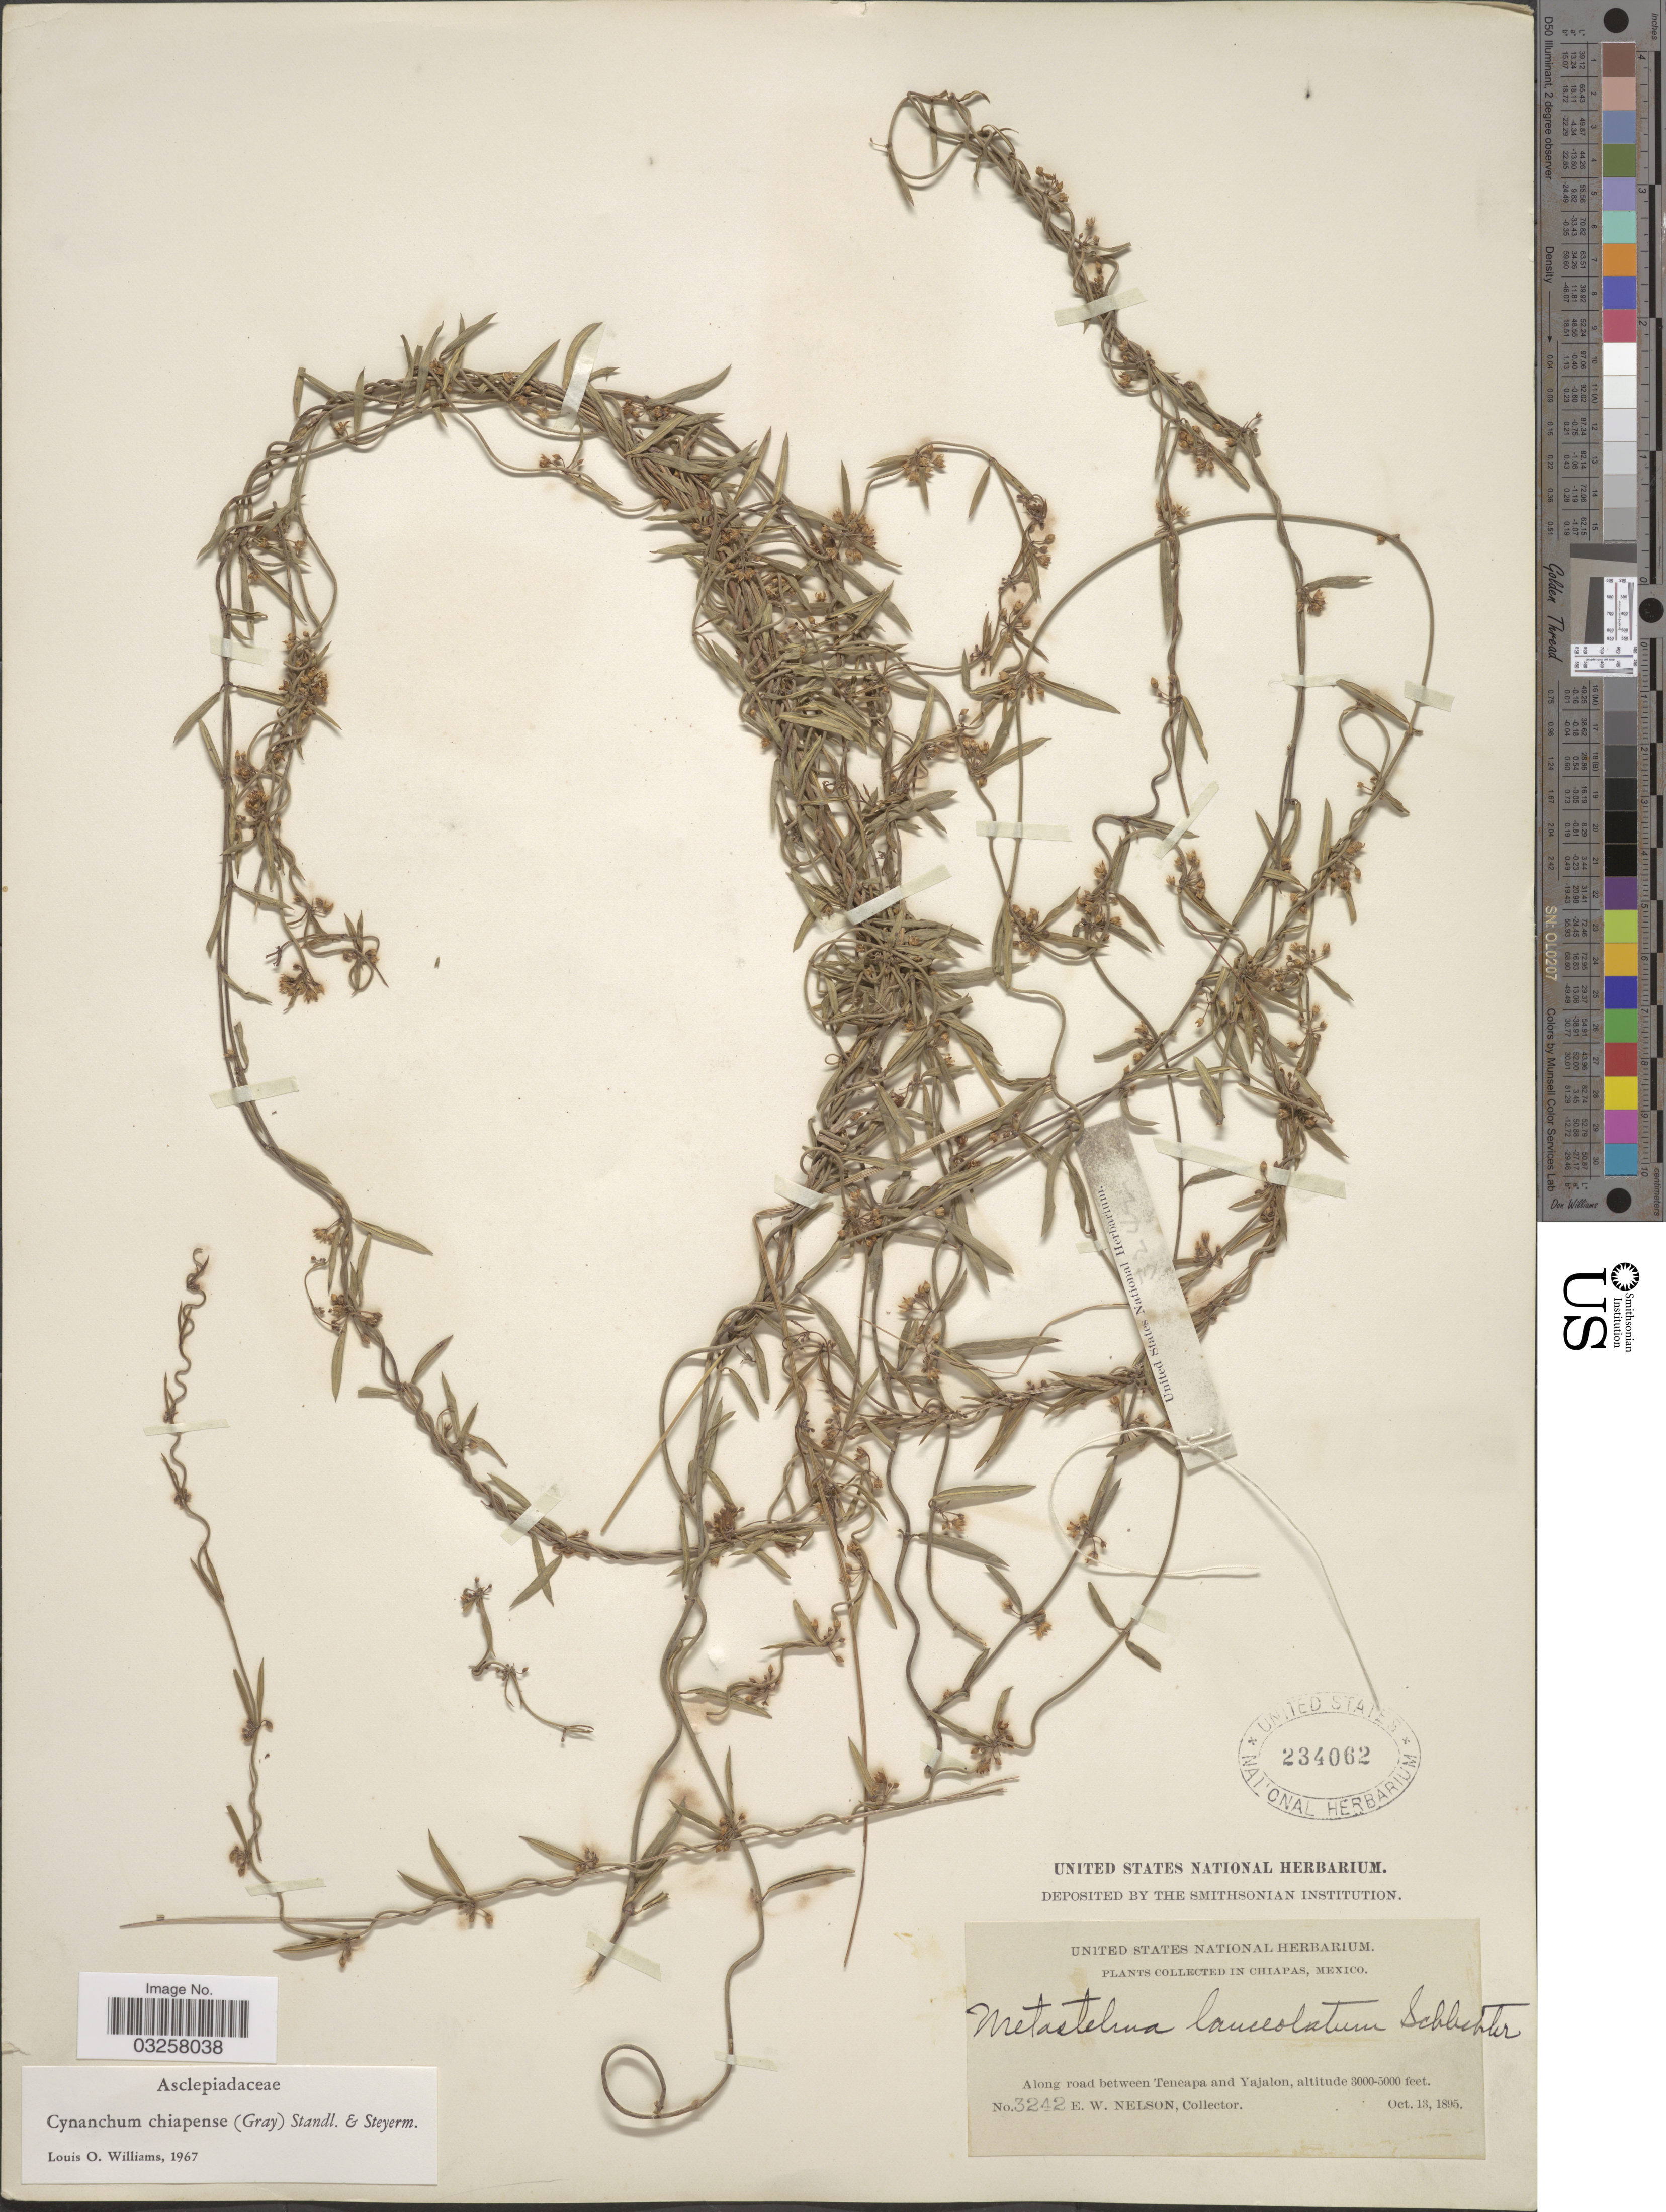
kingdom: Plantae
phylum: Tracheophyta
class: Magnoliopsida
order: Gentianales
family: Apocynaceae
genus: Metastelma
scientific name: Metastelma arizonicum subsp. chiapense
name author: (A. Gray) Liede & Meve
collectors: E. W. Nelson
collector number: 3242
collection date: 1895-10-13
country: Mexico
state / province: Chiapas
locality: Along road between Teneapa and Yajalon.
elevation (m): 914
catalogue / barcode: US 234062